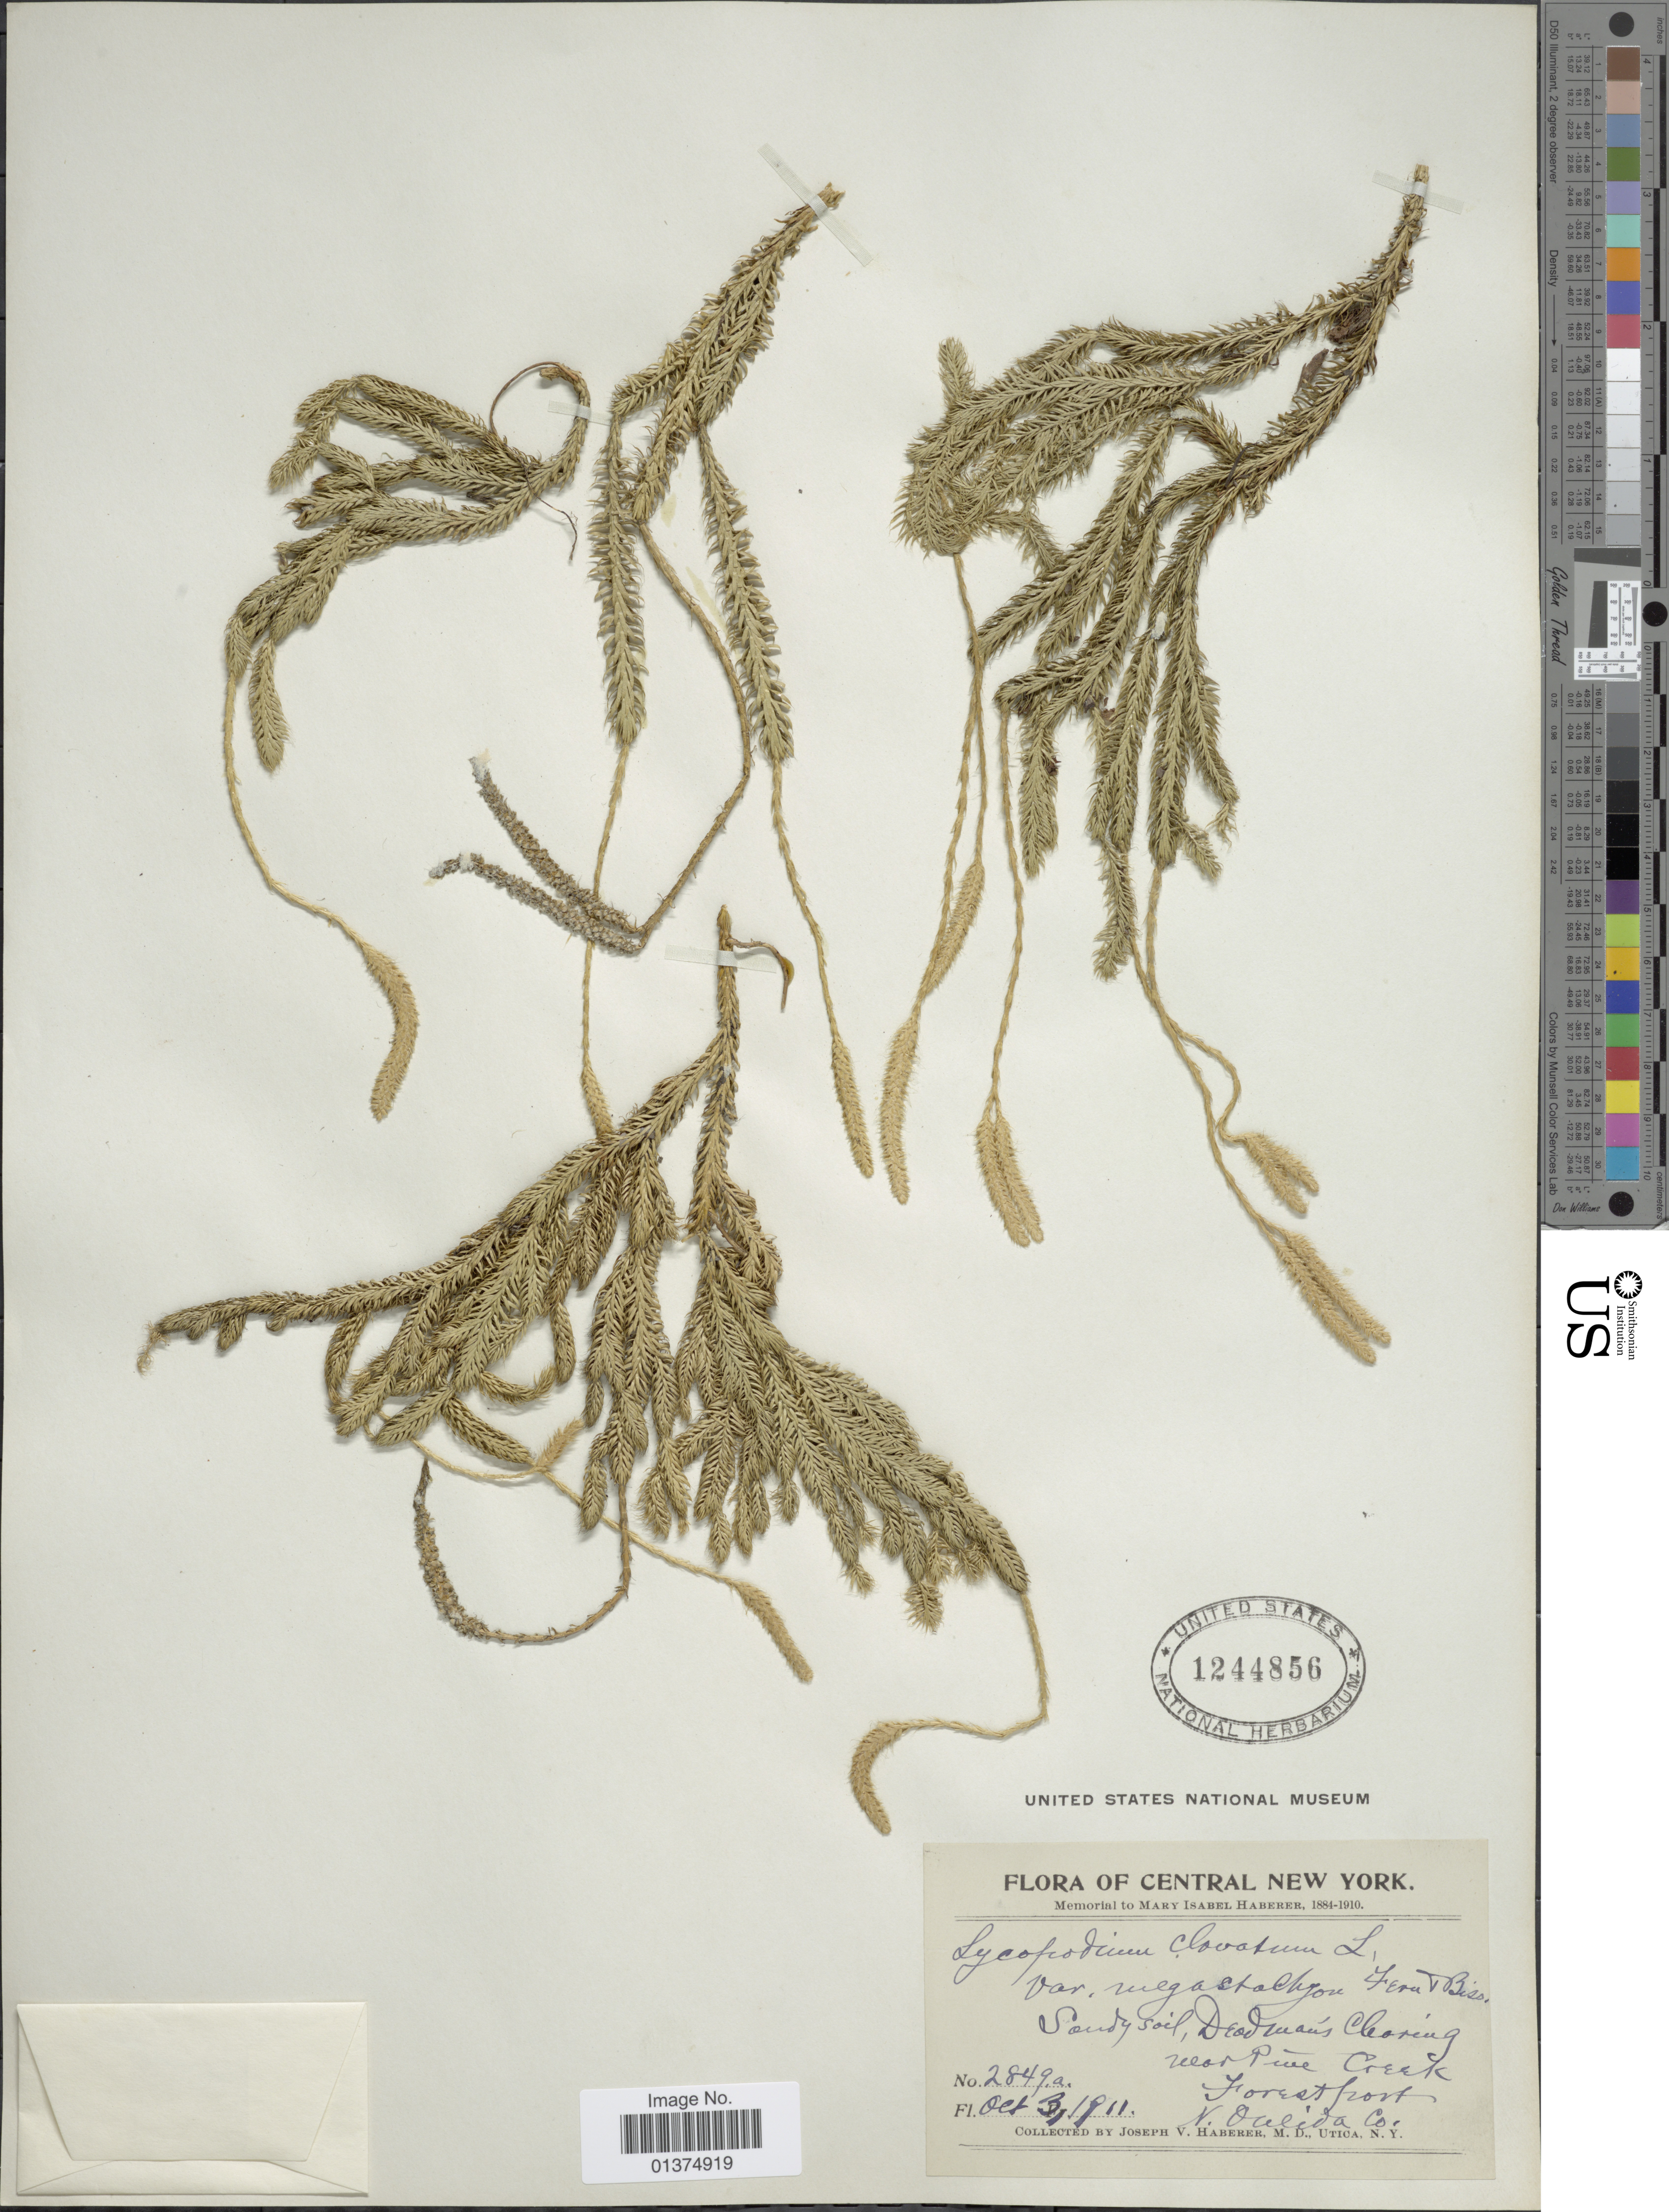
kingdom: Plantae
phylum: Tracheophyta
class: Lycopodiopsida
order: Lycopodiales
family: Lycopodiaceae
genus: Lycopodium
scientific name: Lycopodium lagopus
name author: Zinserl. ex Kuzen.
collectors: J. V. Haberer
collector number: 2849a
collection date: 1911-10-03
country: United States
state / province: New York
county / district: Oneida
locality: Central New York, near Pine Creek Forest fort N Oneida Co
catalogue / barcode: US 1244856